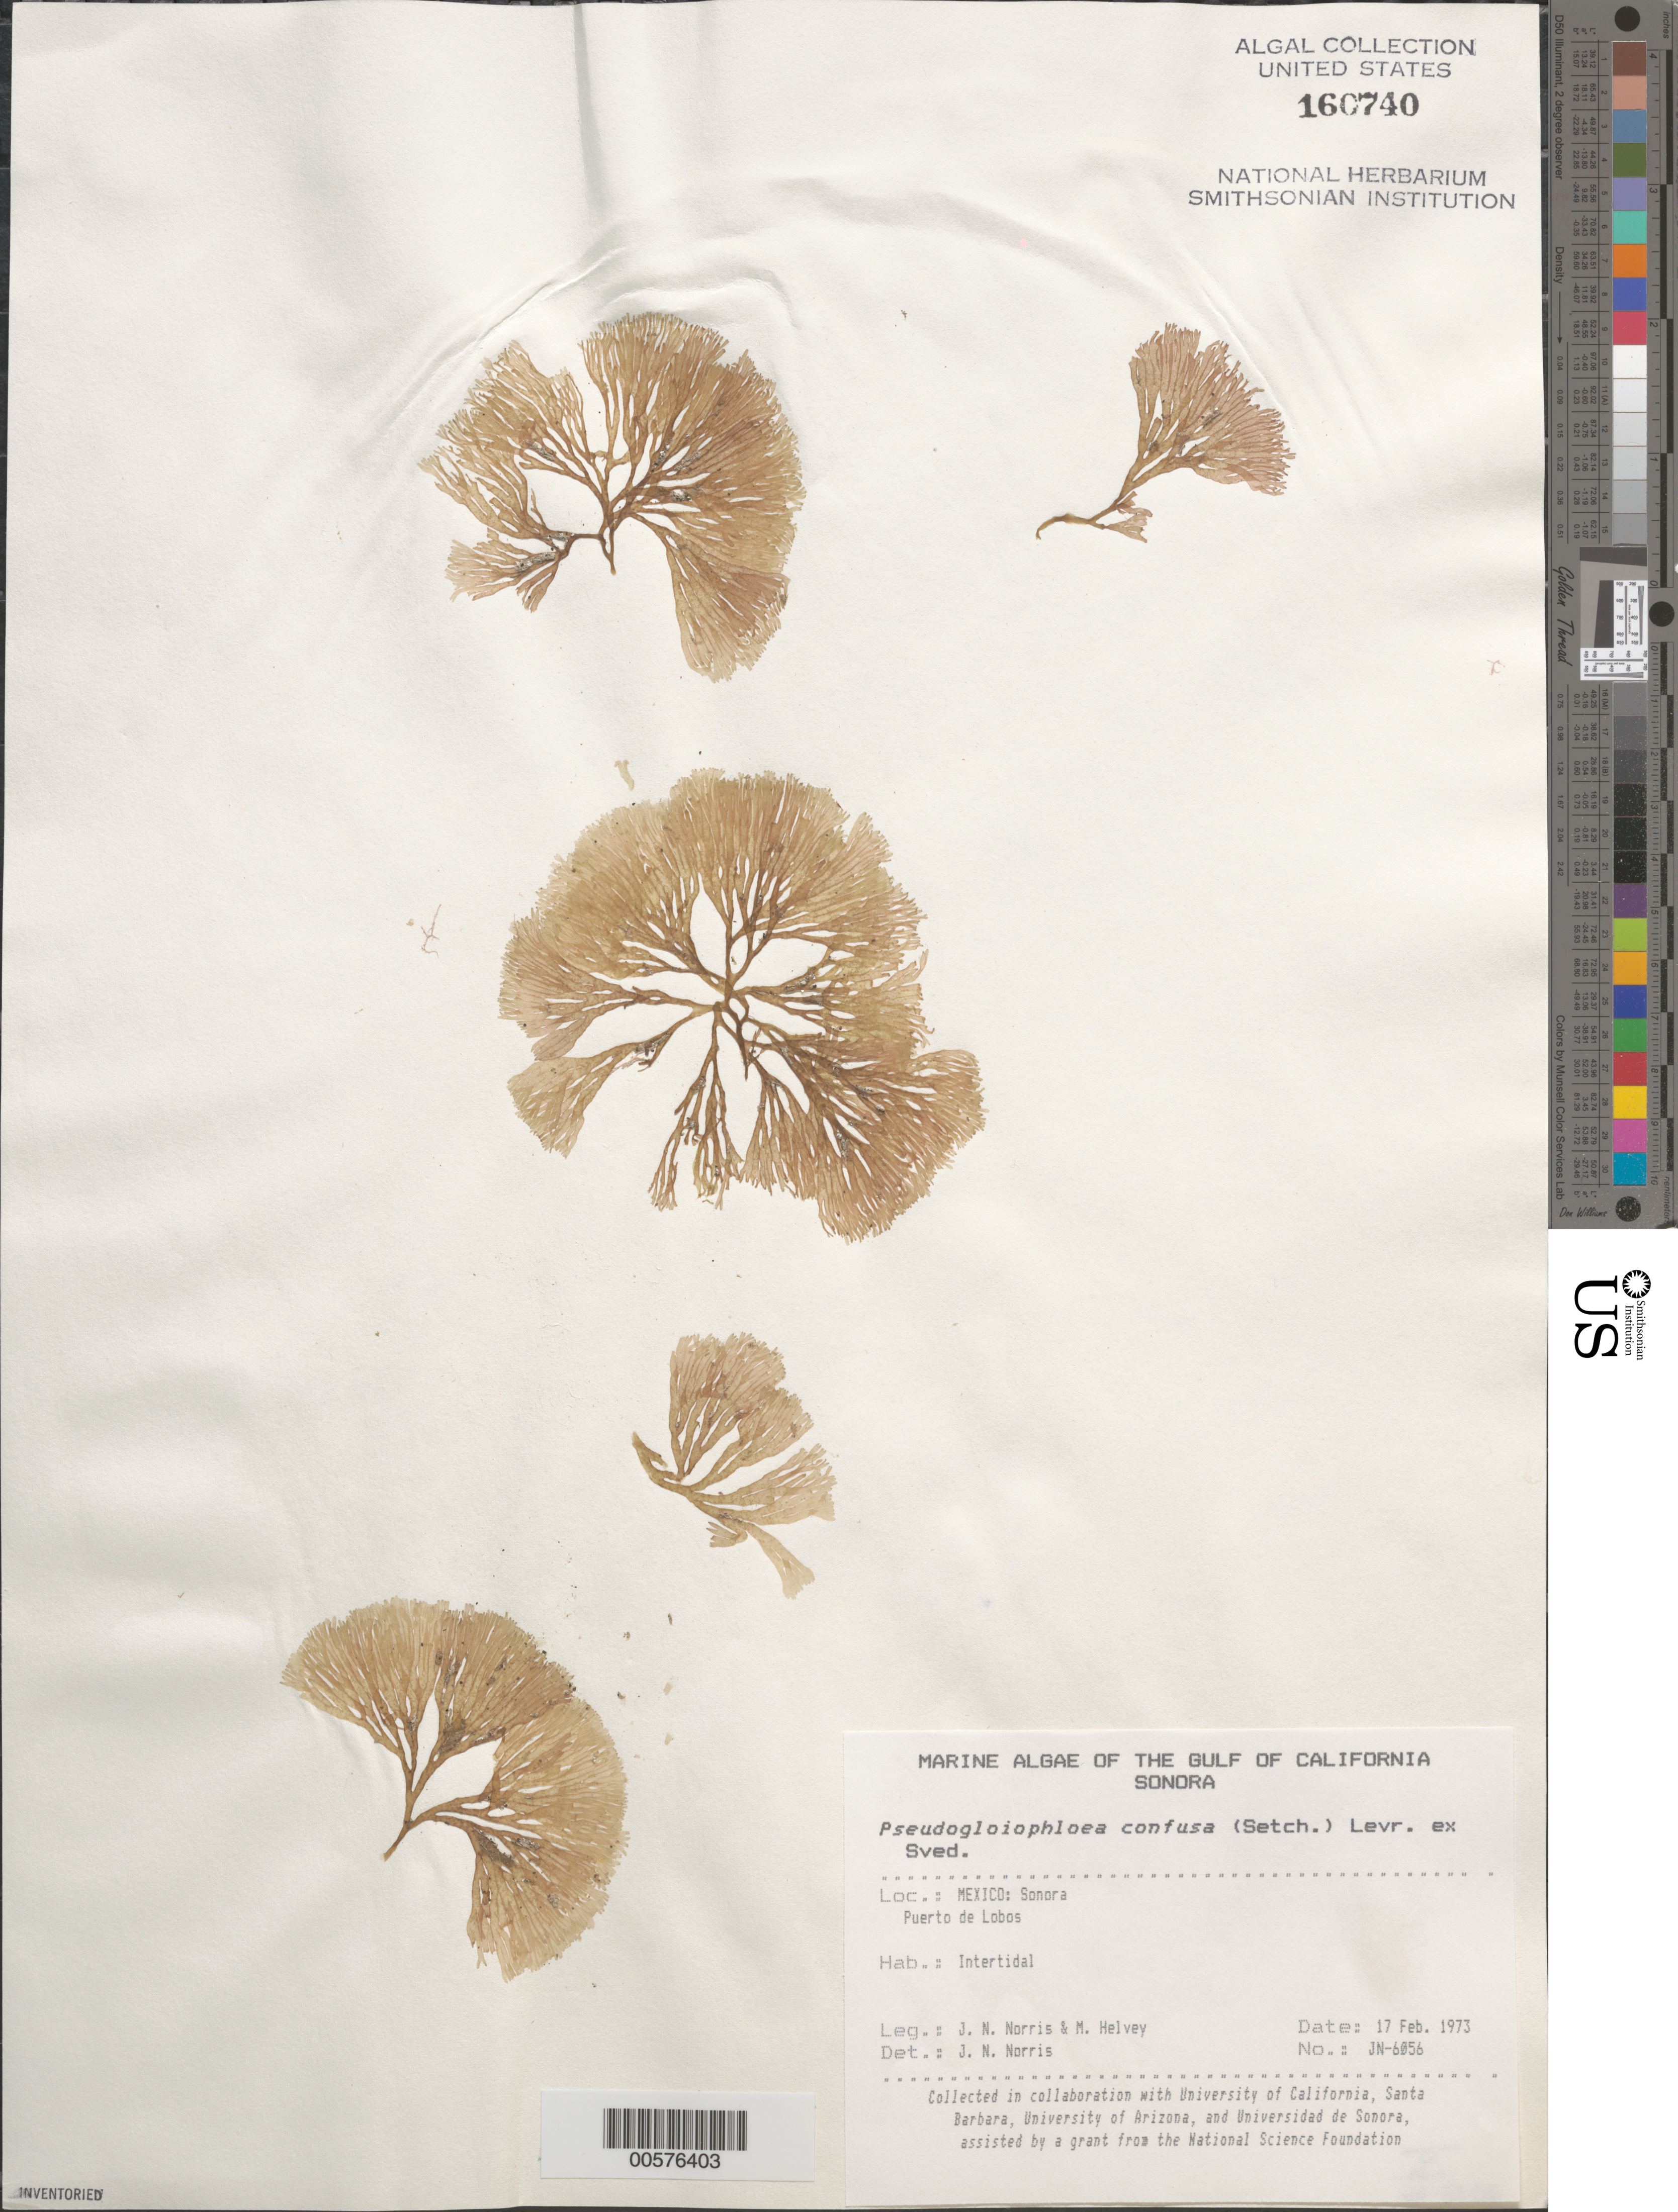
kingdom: Plantae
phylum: Rhodophyta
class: Florideophyceae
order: Nemaliales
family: Scinaiaceae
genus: Scinaia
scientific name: Scinaia confusa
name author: (Setch.) Huisman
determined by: Algae name updating Project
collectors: J. N. Norris & M. Helvey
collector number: JN-6056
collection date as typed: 17 Feb 1973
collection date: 1973-02-17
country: Mexico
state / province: Sonora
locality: Puerto de Lobos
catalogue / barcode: US 160740